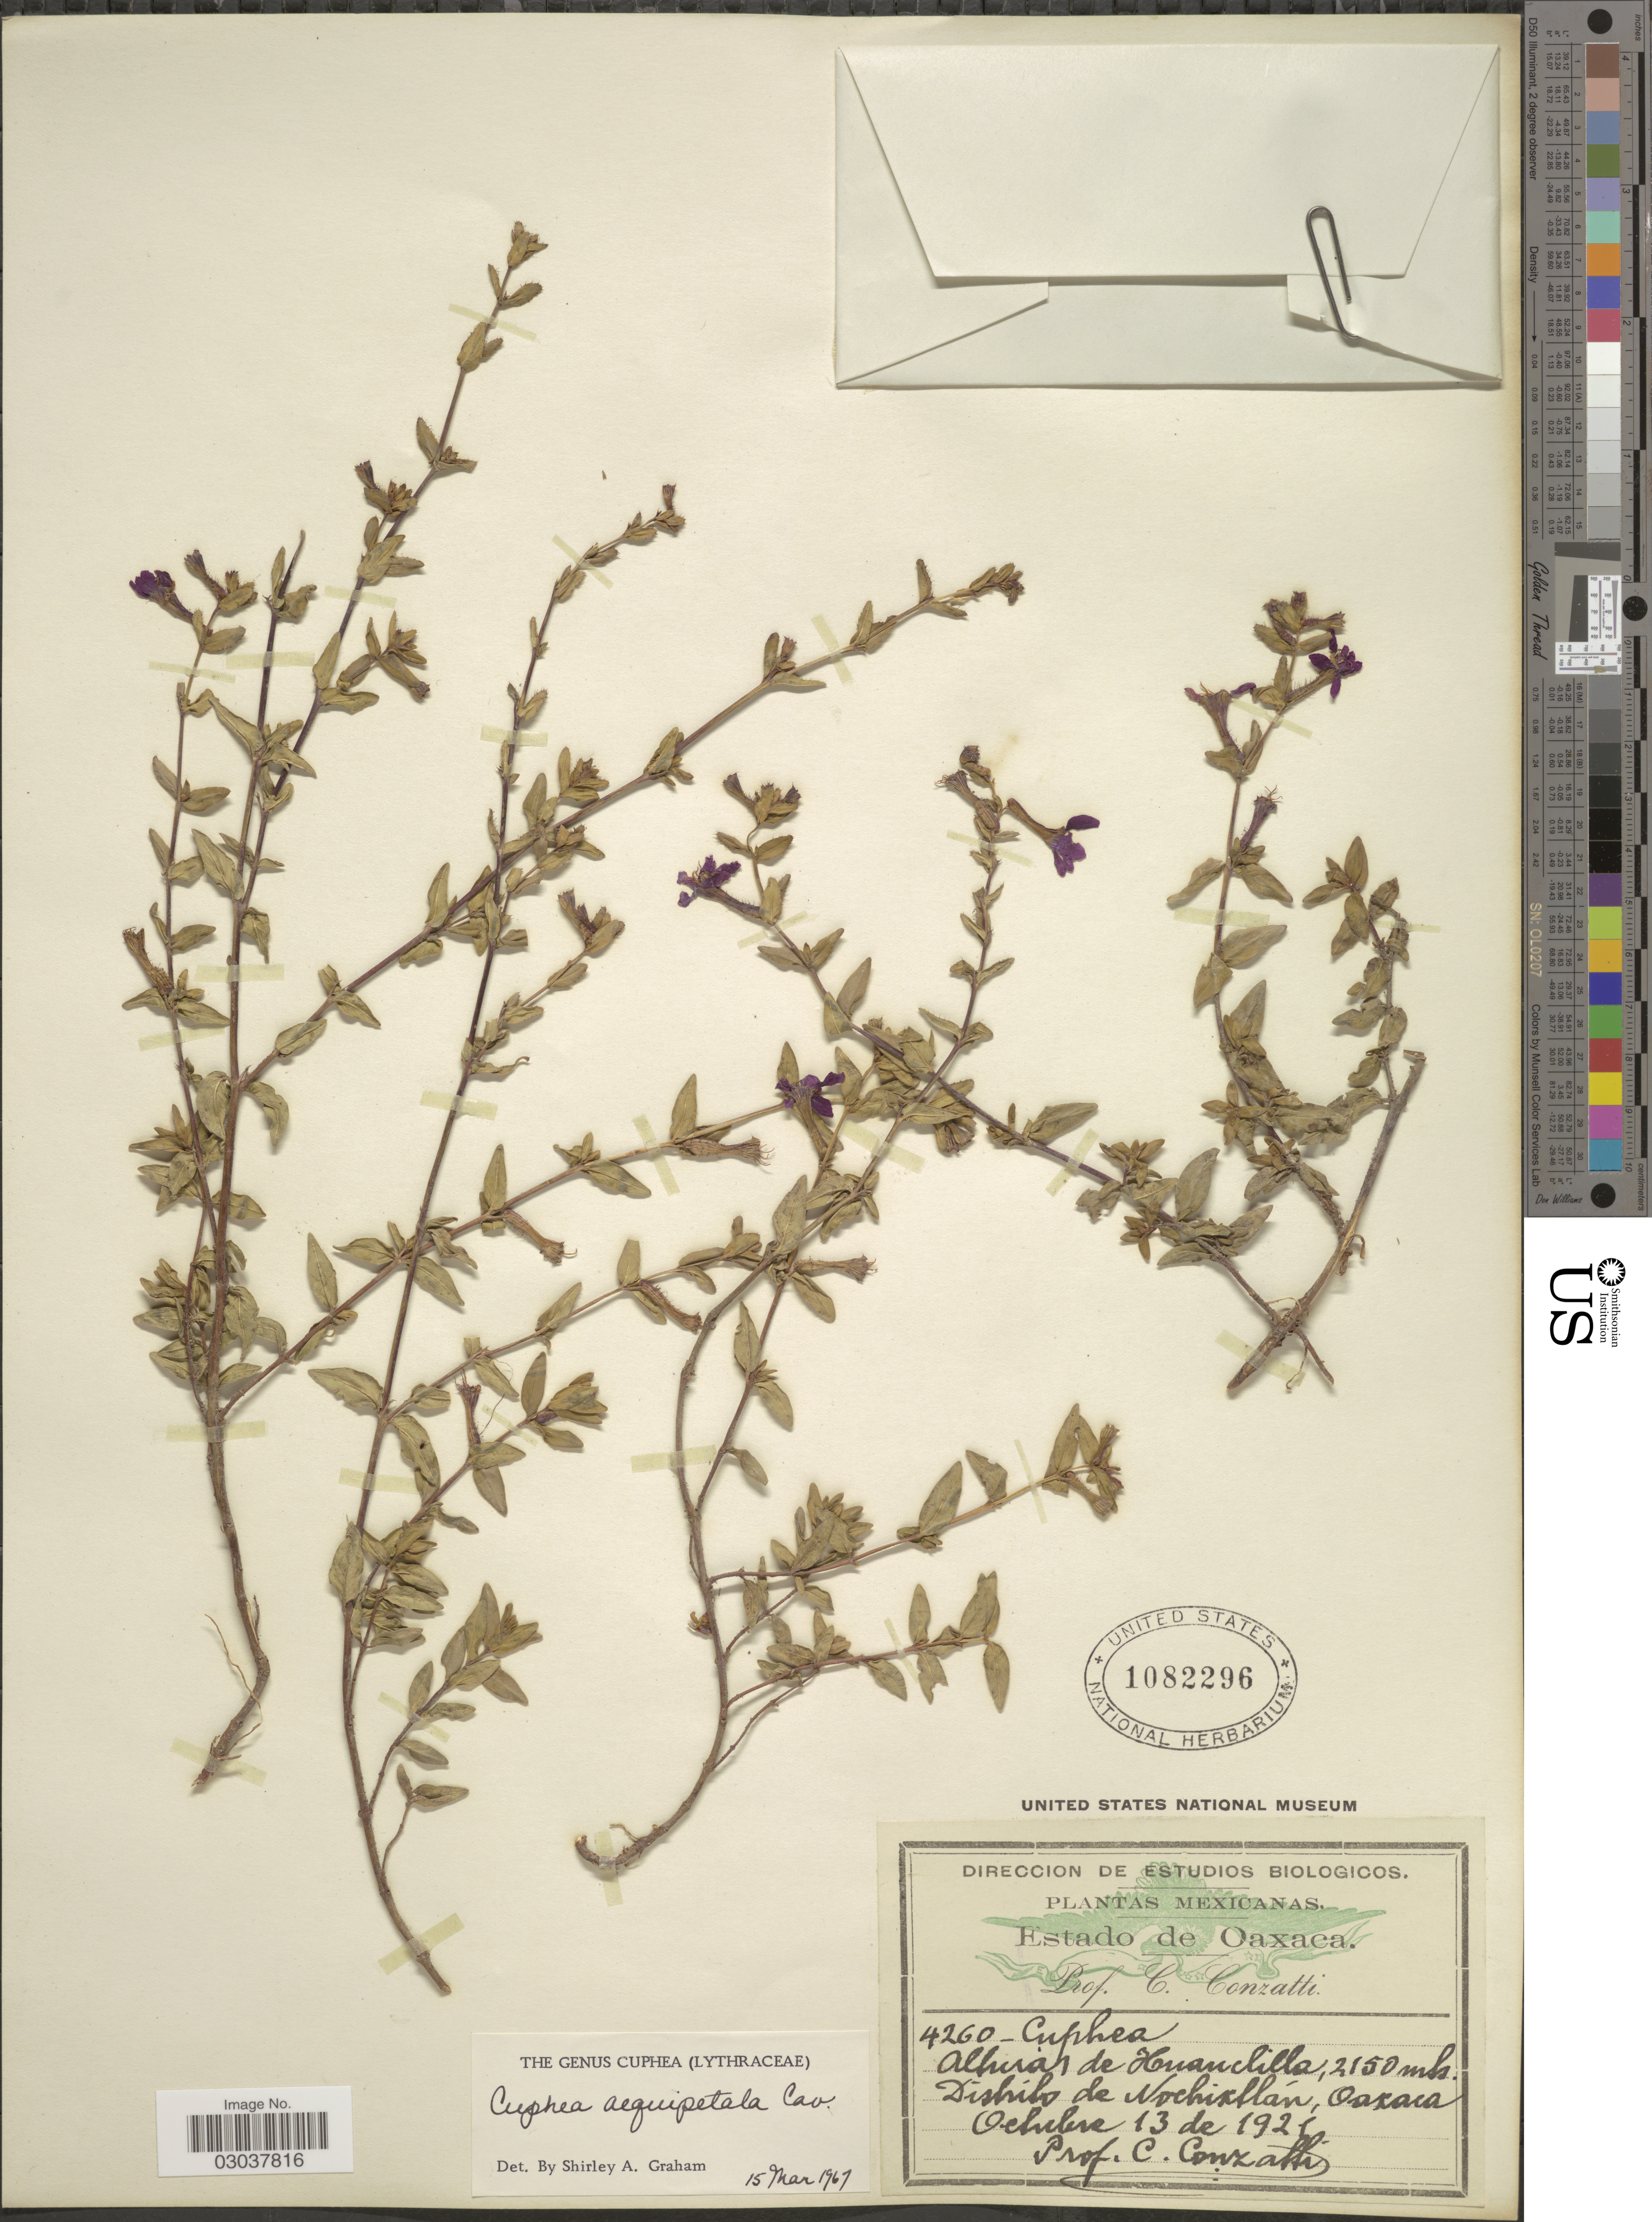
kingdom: Plantae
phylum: Tracheophyta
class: Magnoliopsida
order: Myrtales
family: Lythraceae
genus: Cuphea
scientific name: Cuphea aequipetala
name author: Cav.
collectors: C. Conzatti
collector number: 4260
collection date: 1921-10-13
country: Mexico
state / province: Oaxaca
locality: Alluvias de Huanclilla. Distrito de Nochixtlán.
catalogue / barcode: US 1082296